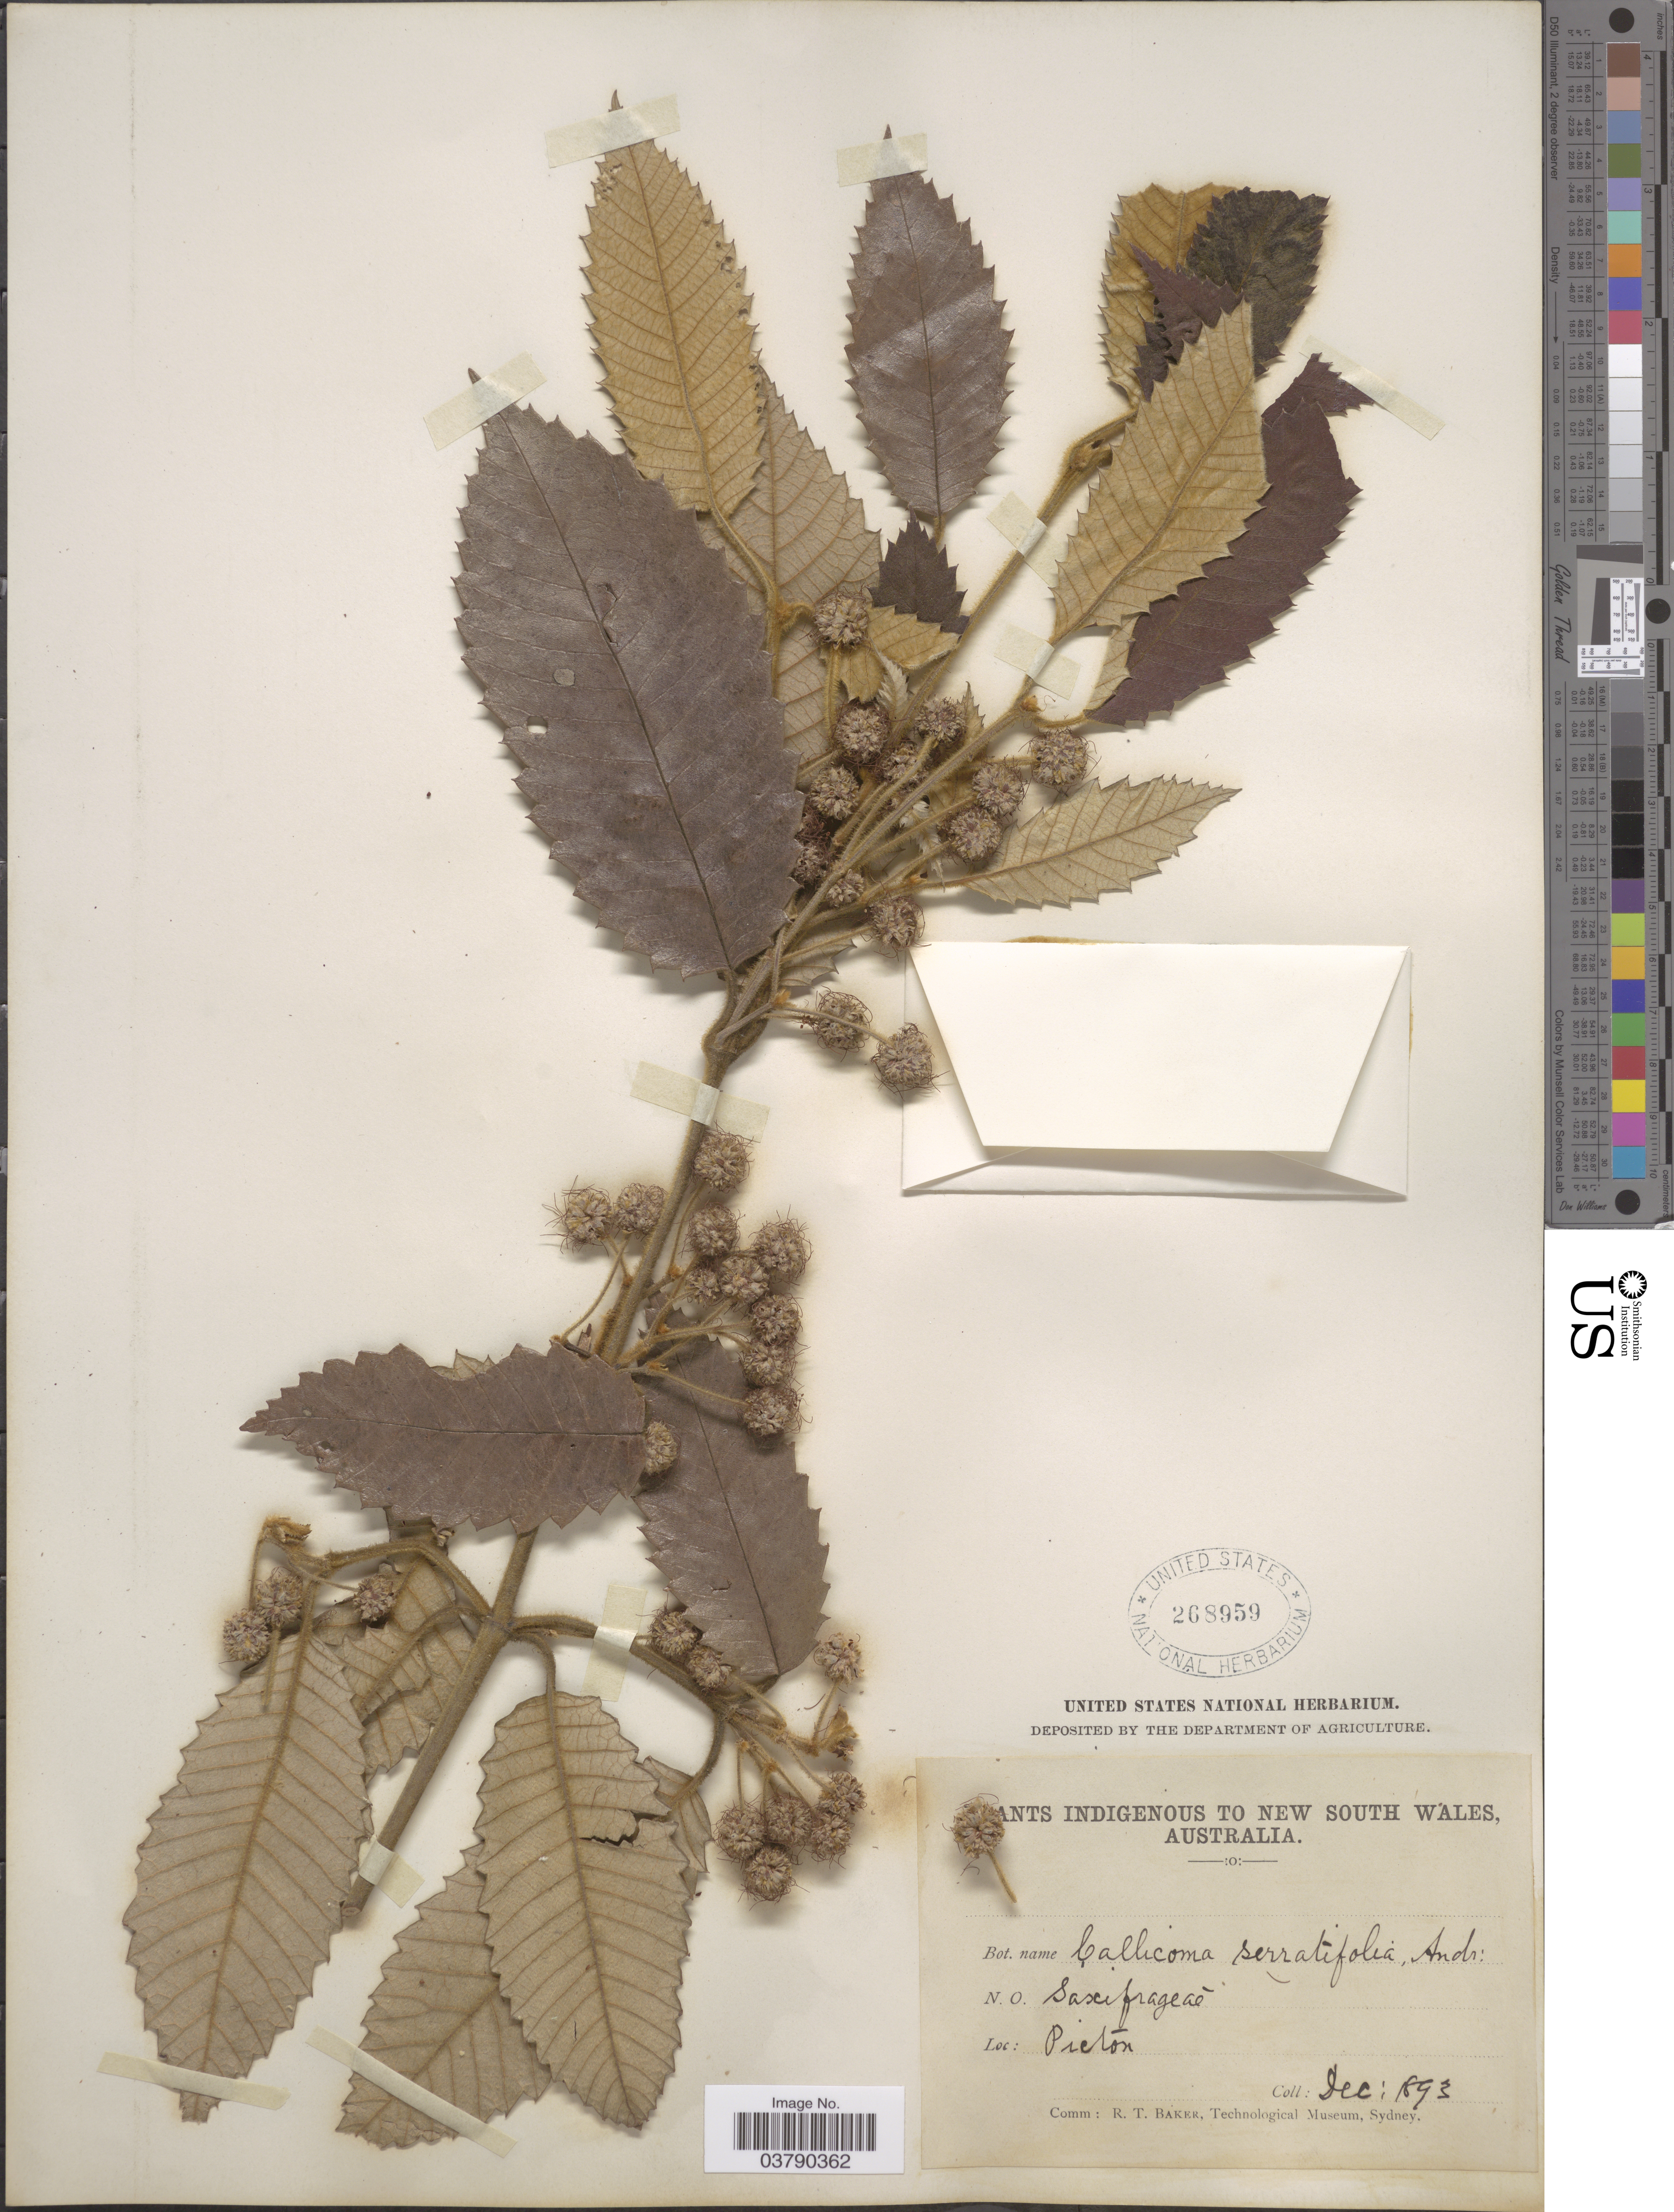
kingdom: Plantae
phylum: Tracheophyta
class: Magnoliopsida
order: Oxalidales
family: Cunoniaceae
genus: Callicoma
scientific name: Callicoma sp.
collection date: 1893-12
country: Australia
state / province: New South Wales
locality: Picton.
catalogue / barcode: US 268959